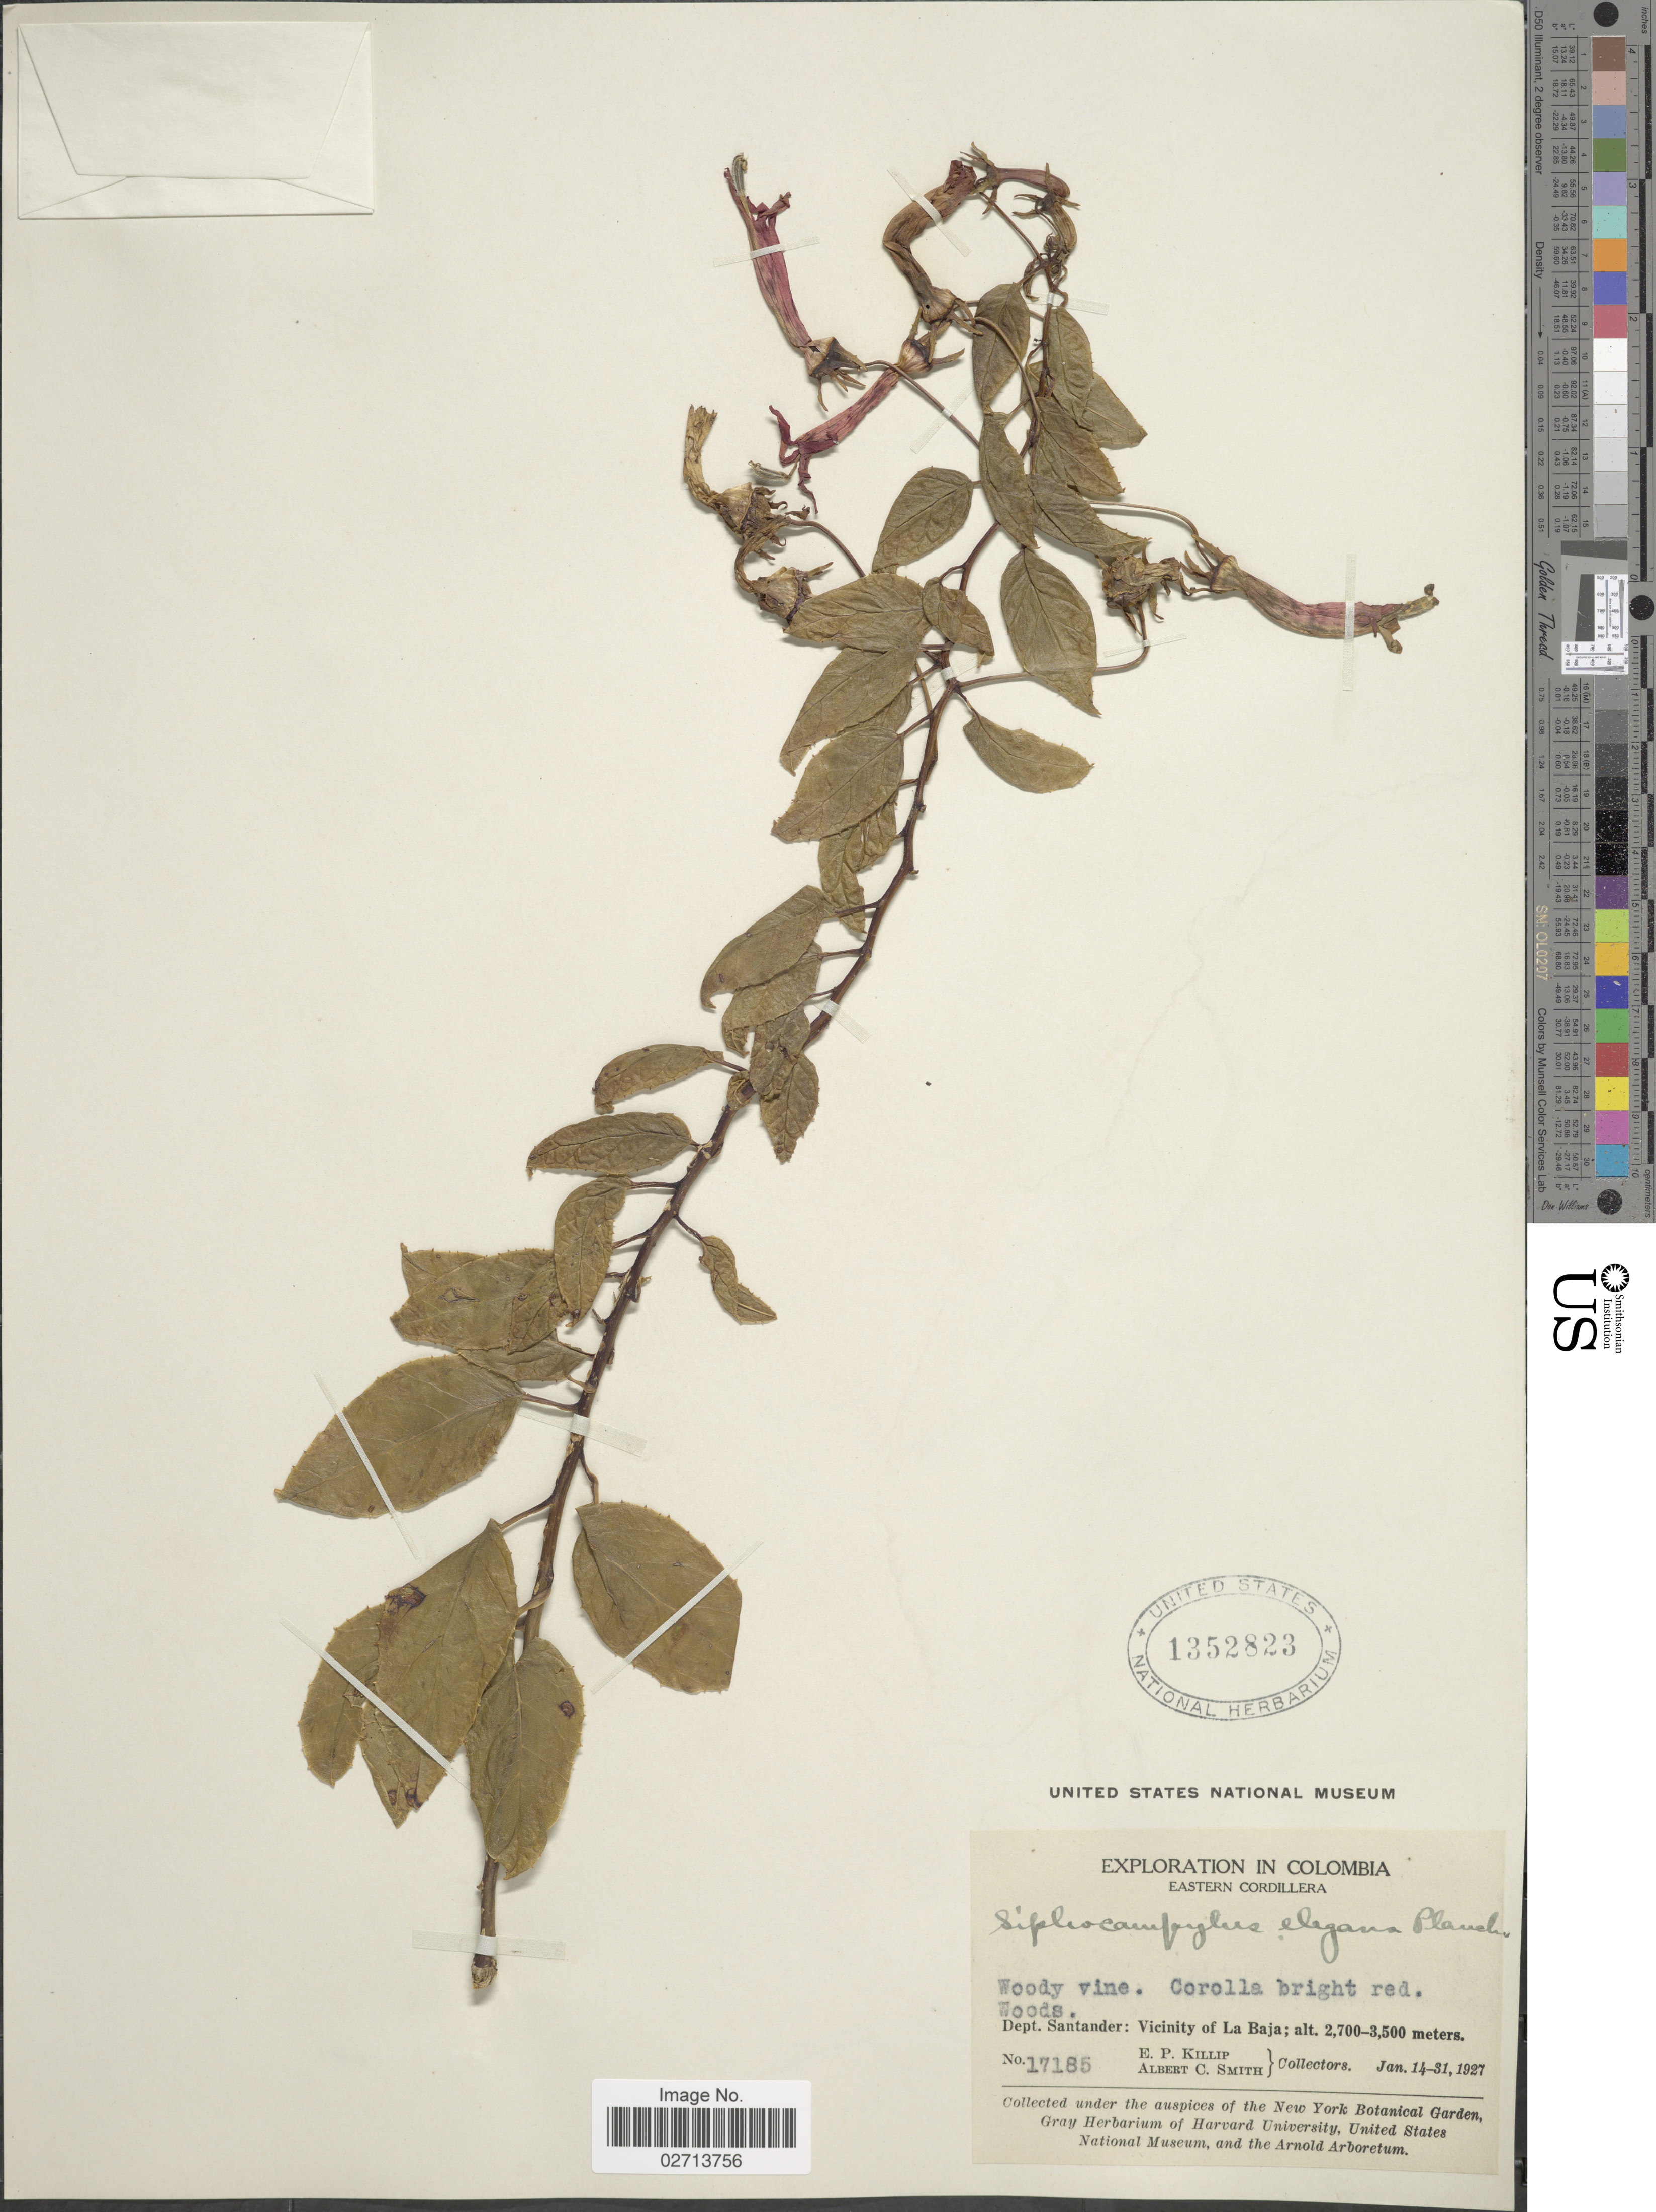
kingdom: Plantae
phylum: Tracheophyta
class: Magnoliopsida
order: Asterales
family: Campanulaceae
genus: Siphocampylus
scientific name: Siphocampylus elegans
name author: Planch.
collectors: E. P. Killip & A. C. Smith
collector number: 17185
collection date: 1927-01-14/1927-01-31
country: Colombia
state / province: Santander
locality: Eastern Cordillera, Woods, Dept. Santander: Vicinity of La Baja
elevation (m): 2700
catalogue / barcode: US 1352823